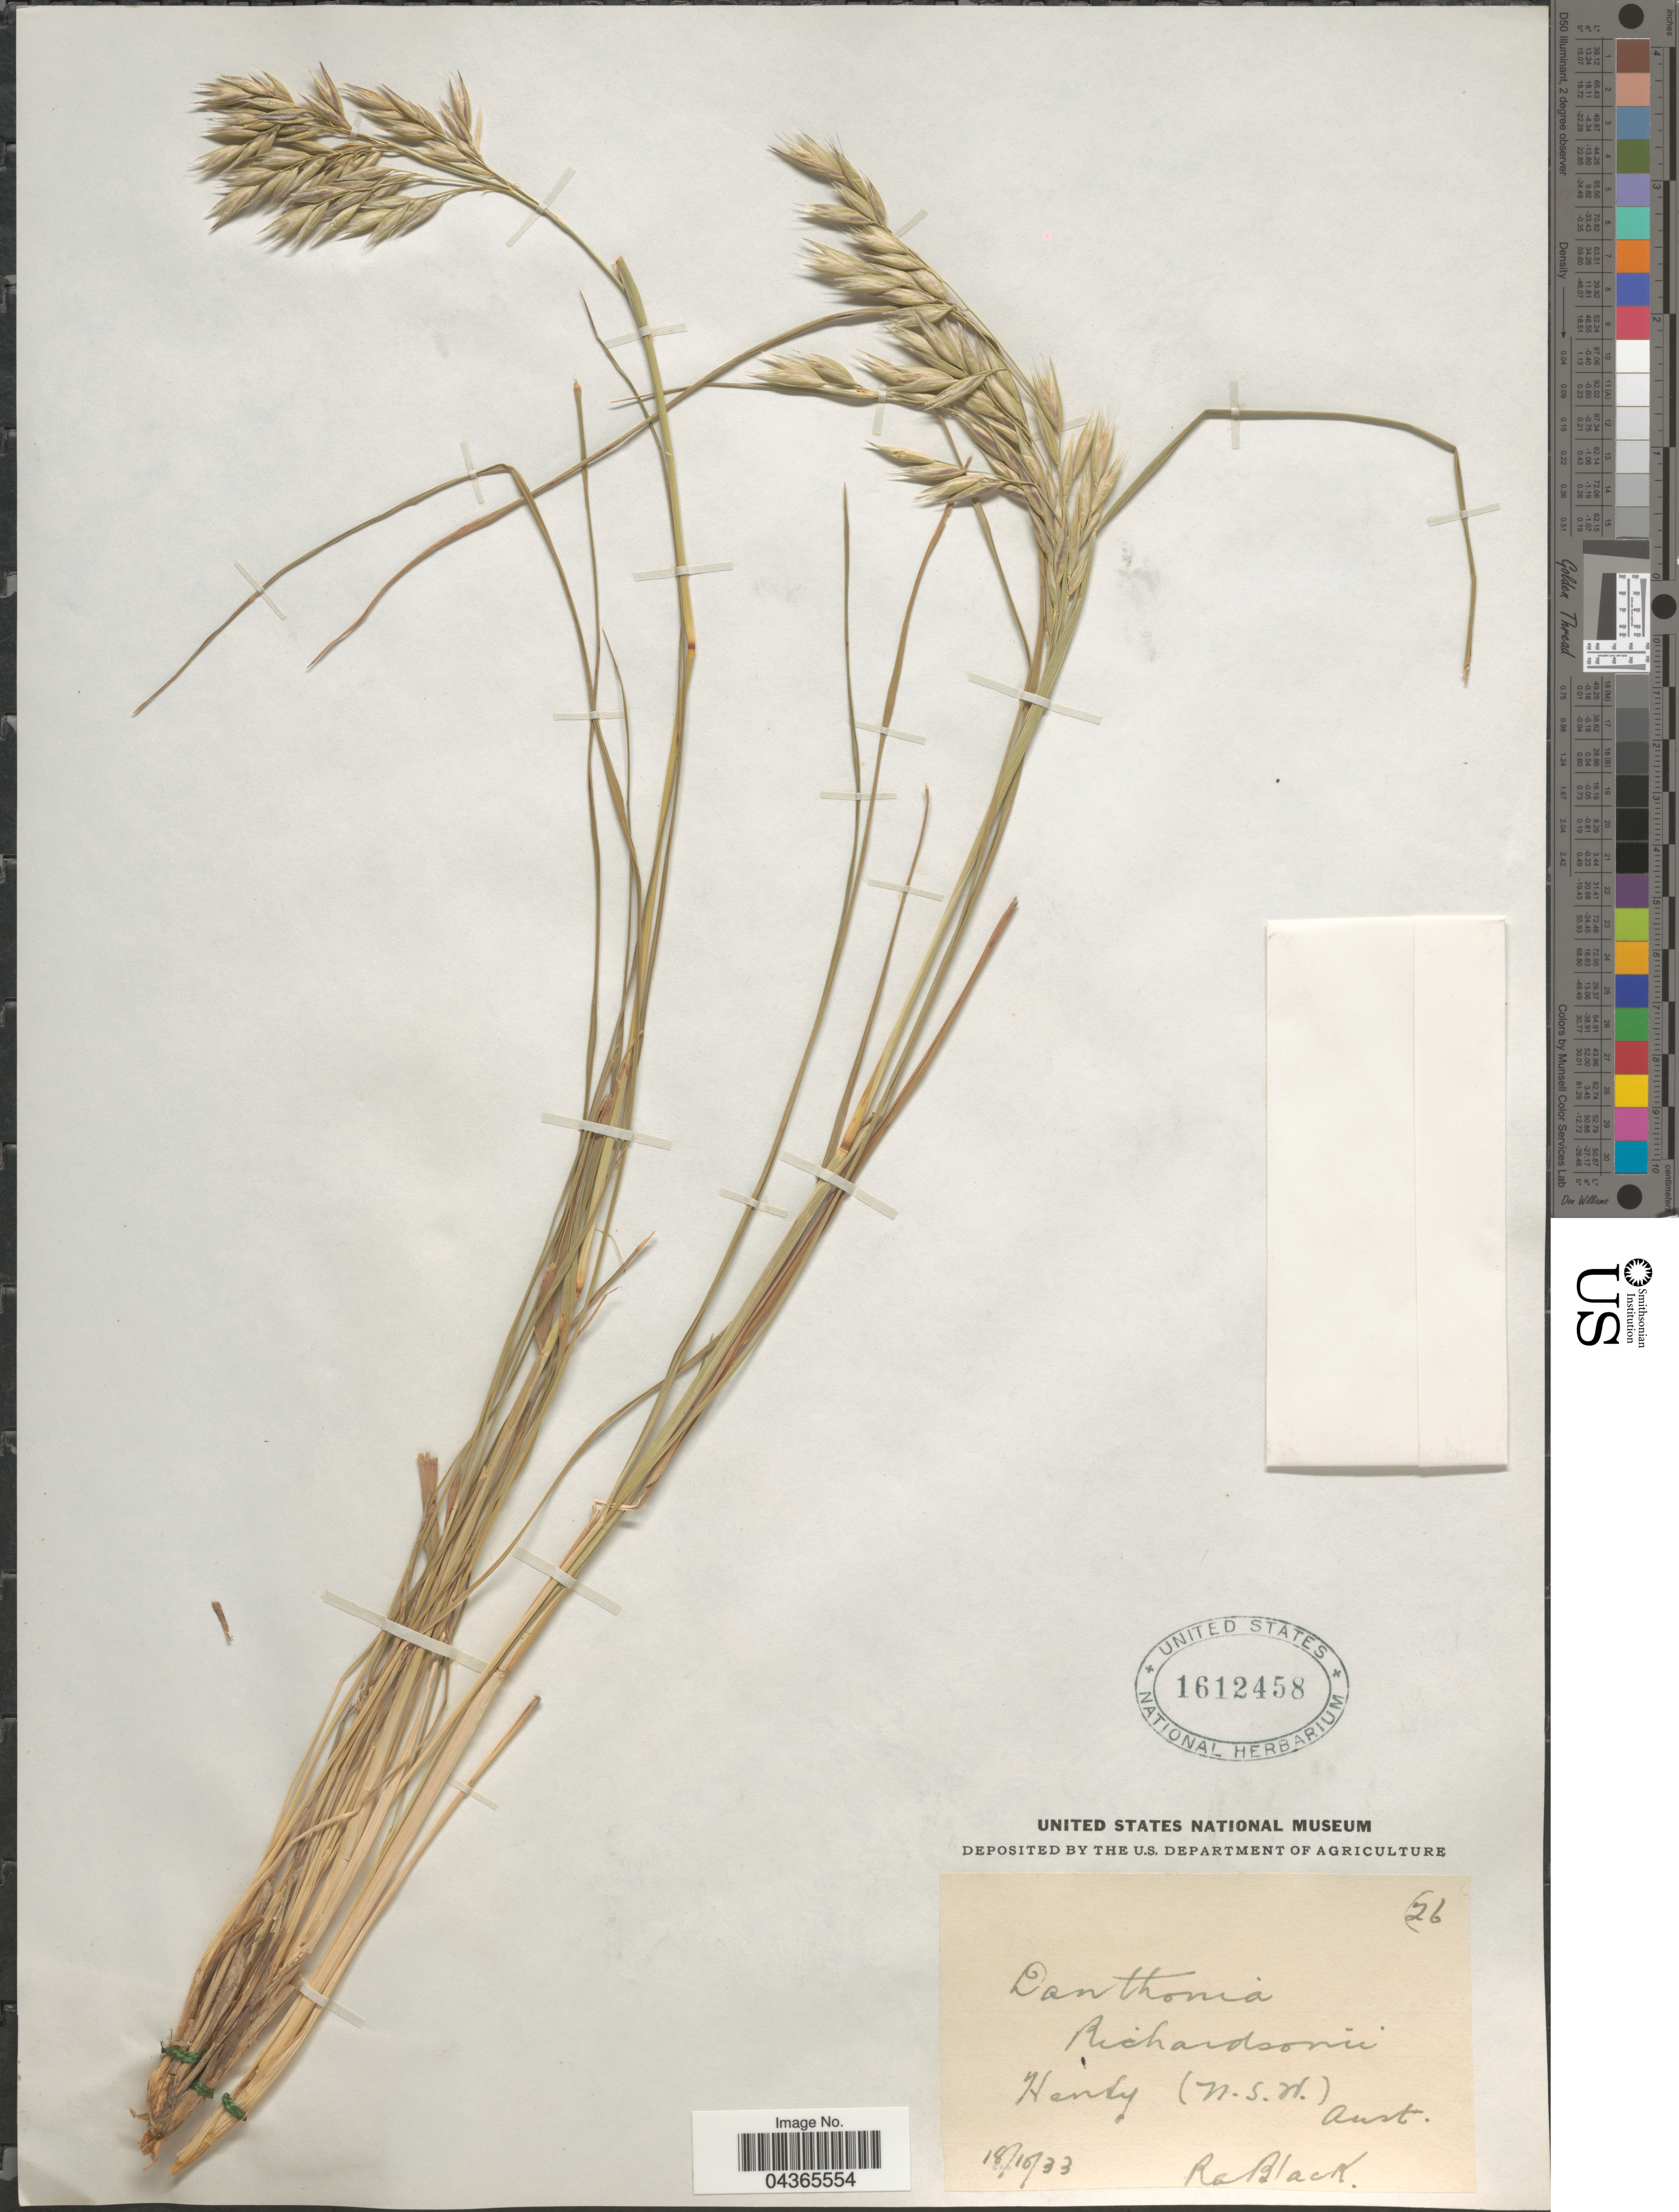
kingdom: Plantae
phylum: Tracheophyta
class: Liliopsida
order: Poales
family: Poaceae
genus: Rytidosperma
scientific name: Rytidosperma richardsonii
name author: (Cashmore) Connor & Edgar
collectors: R. A. Black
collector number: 26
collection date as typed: Transcribed d/m/y: 18/10/33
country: Australia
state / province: New South Wales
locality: Henty.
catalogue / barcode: US 1612458